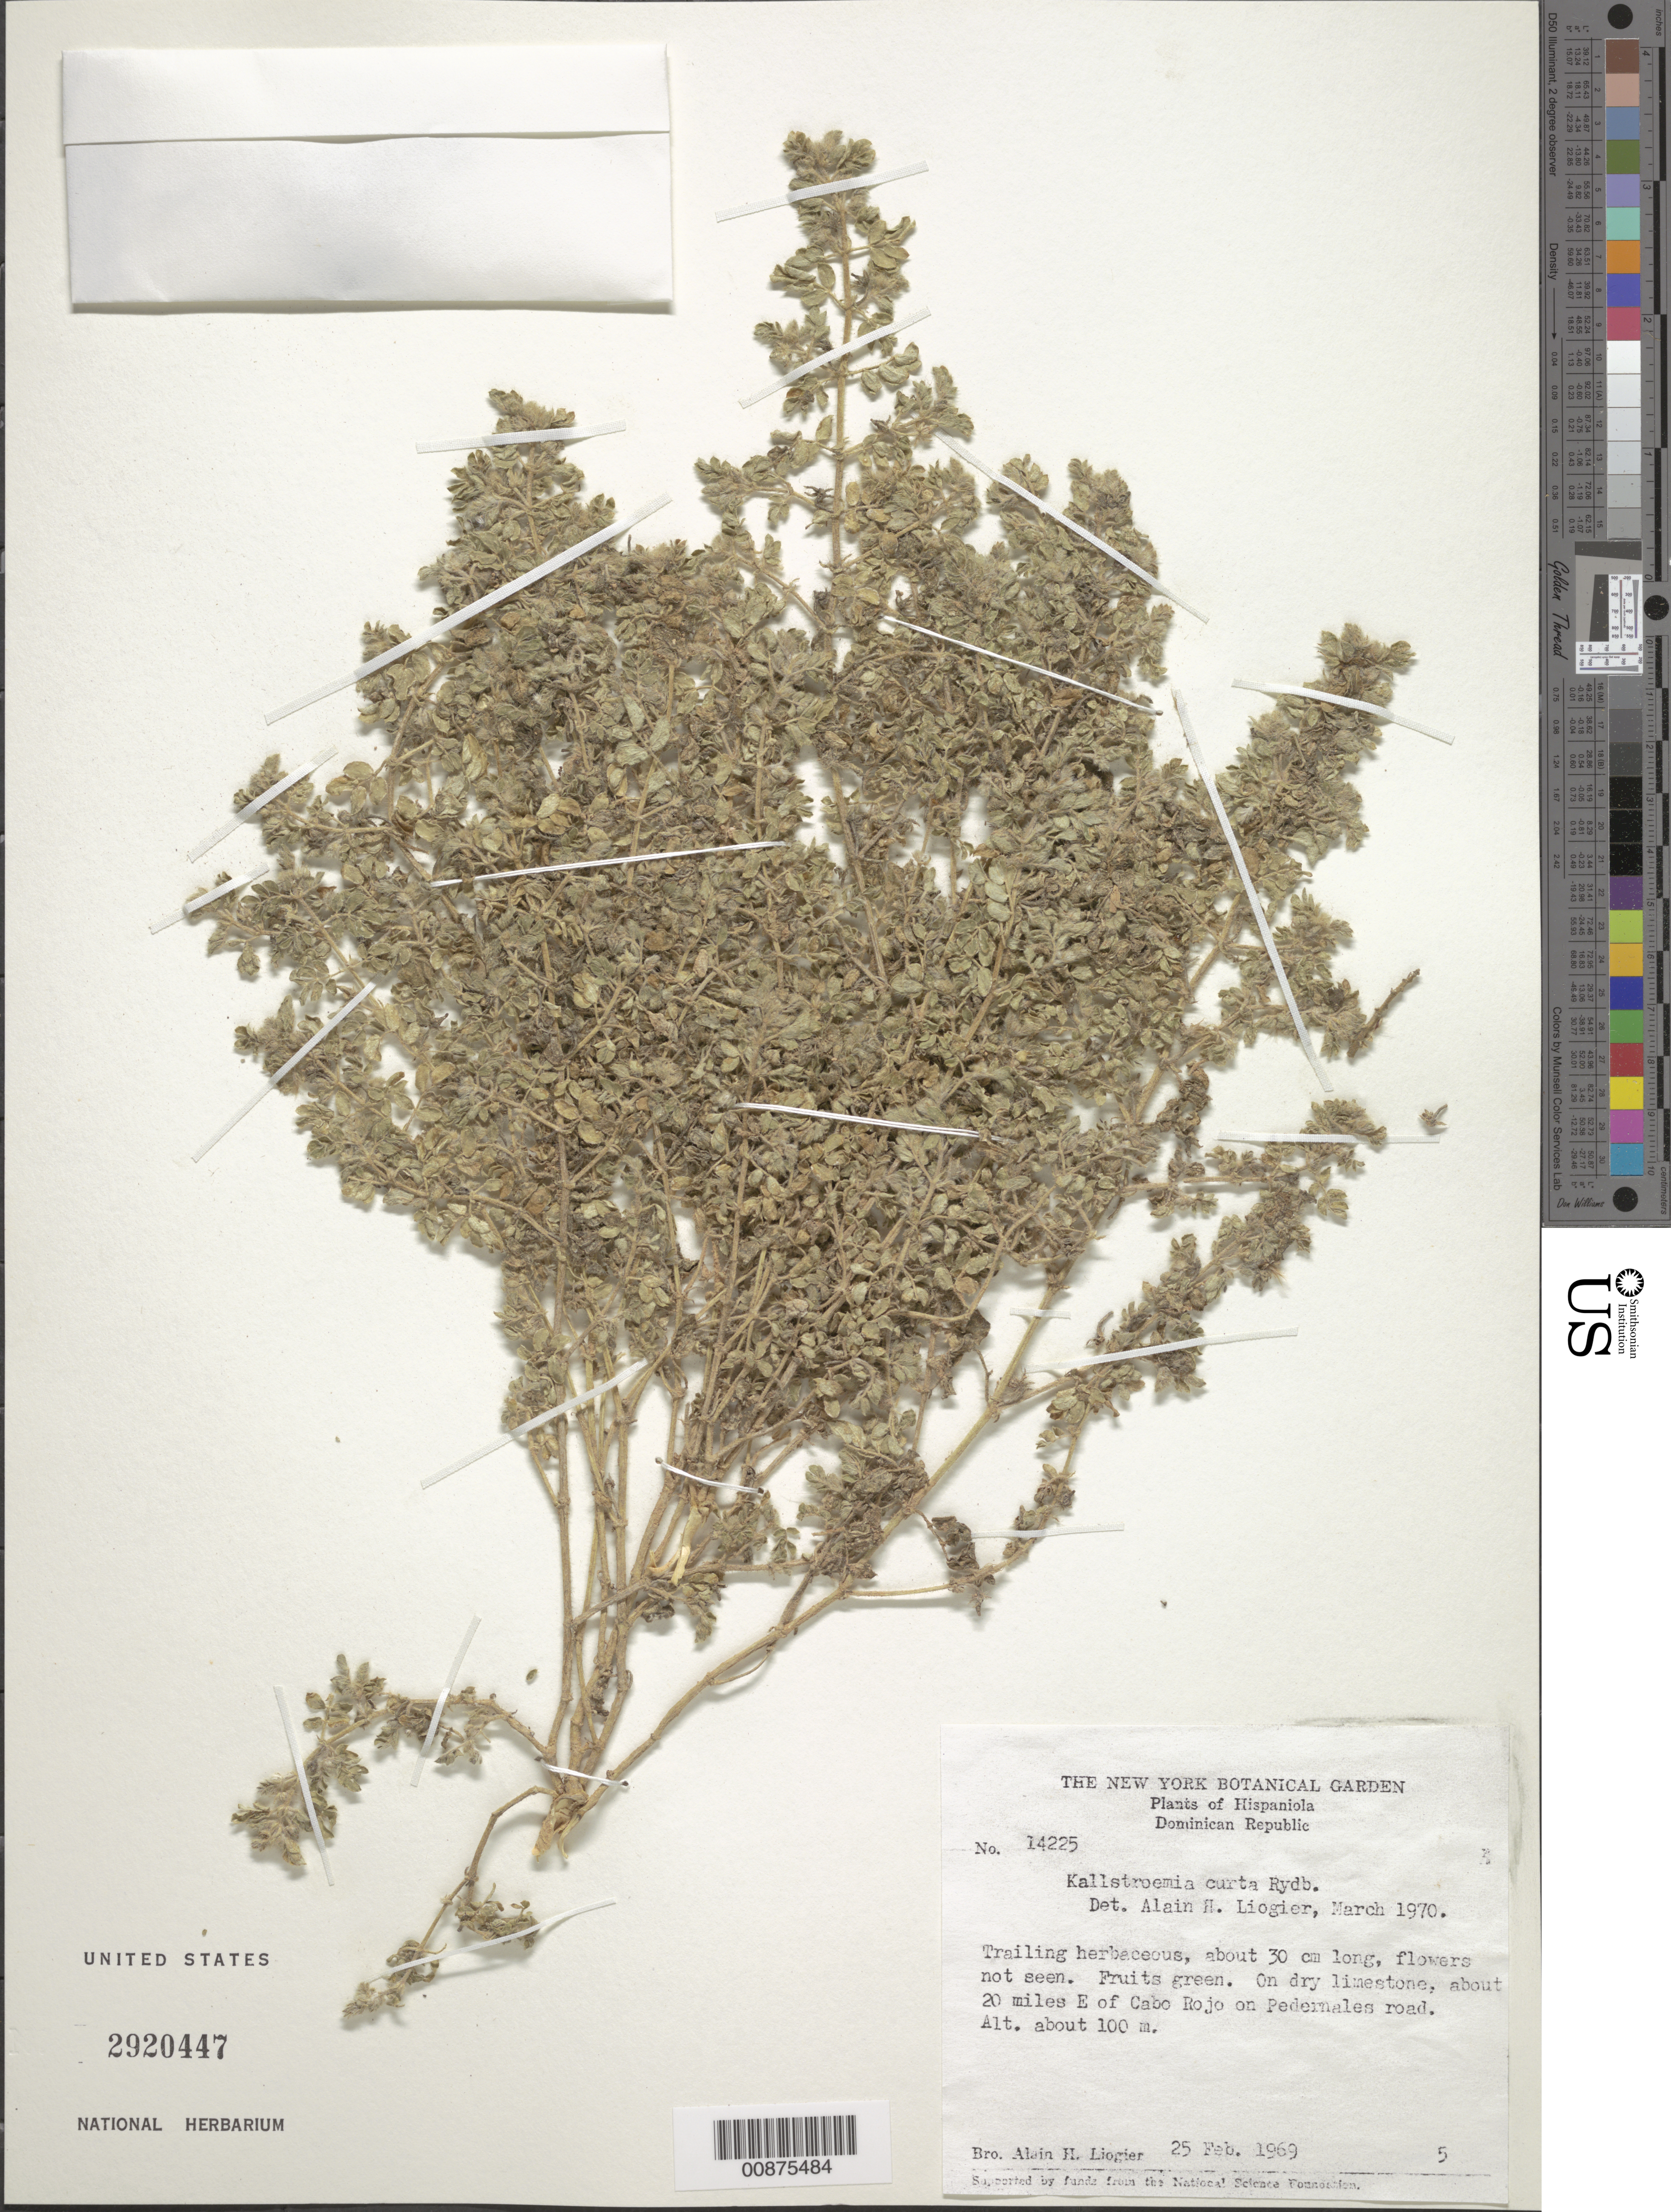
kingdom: Plantae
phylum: Tracheophyta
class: Magnoliopsida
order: Zygophyllales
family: Zygophyllaceae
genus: Kallstroemia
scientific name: Kallstroemia curta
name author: Rydb.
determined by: Liogier, Alain H.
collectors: A. H. Liogier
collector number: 14225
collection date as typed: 25 Feb 1969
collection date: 1969-02-25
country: Dominican Republic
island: Hispaniola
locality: About 20 miles E of Cabo Rojo on Pedernales road.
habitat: On dry limestone.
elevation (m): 100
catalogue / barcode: US 2920447